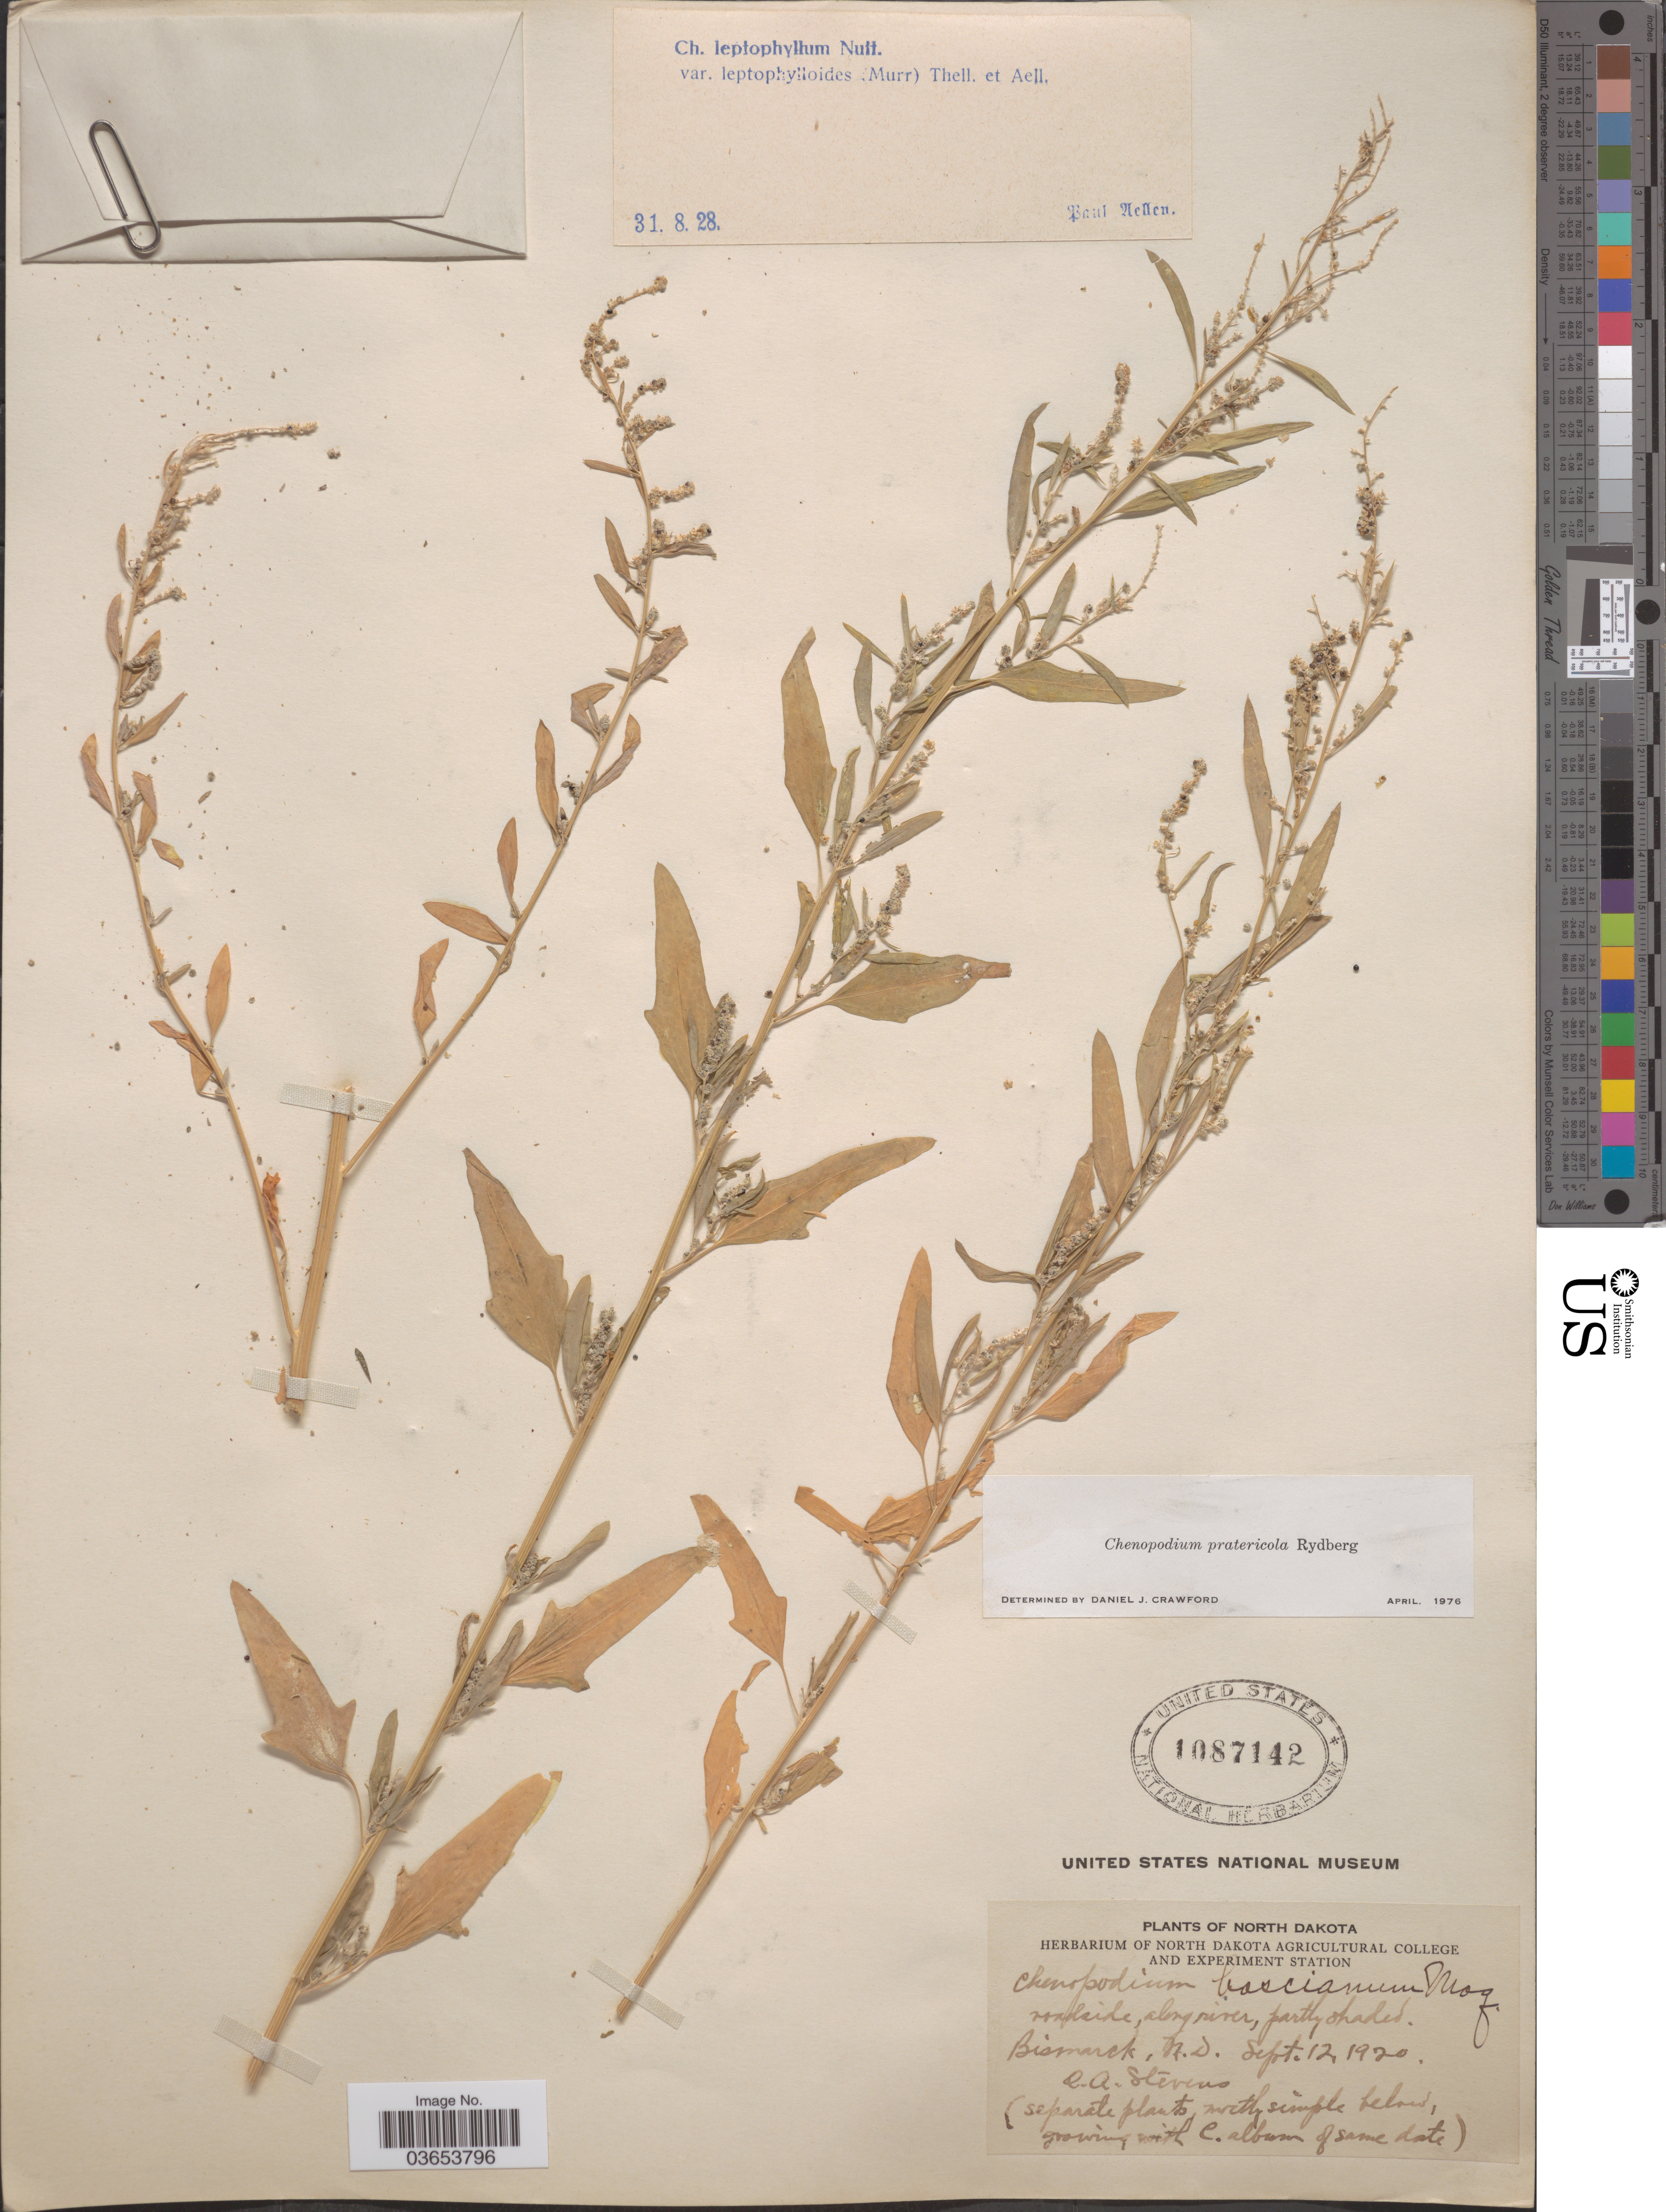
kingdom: Plantae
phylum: Tracheophyta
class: Magnoliopsida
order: Caryophyllales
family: Amaranthaceae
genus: Chenopodium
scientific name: Chenopodium pratericola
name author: Rydb.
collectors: O. A. Stevens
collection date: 1920-09-12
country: United States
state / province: North Dakota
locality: Bismarck.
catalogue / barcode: US 1087142